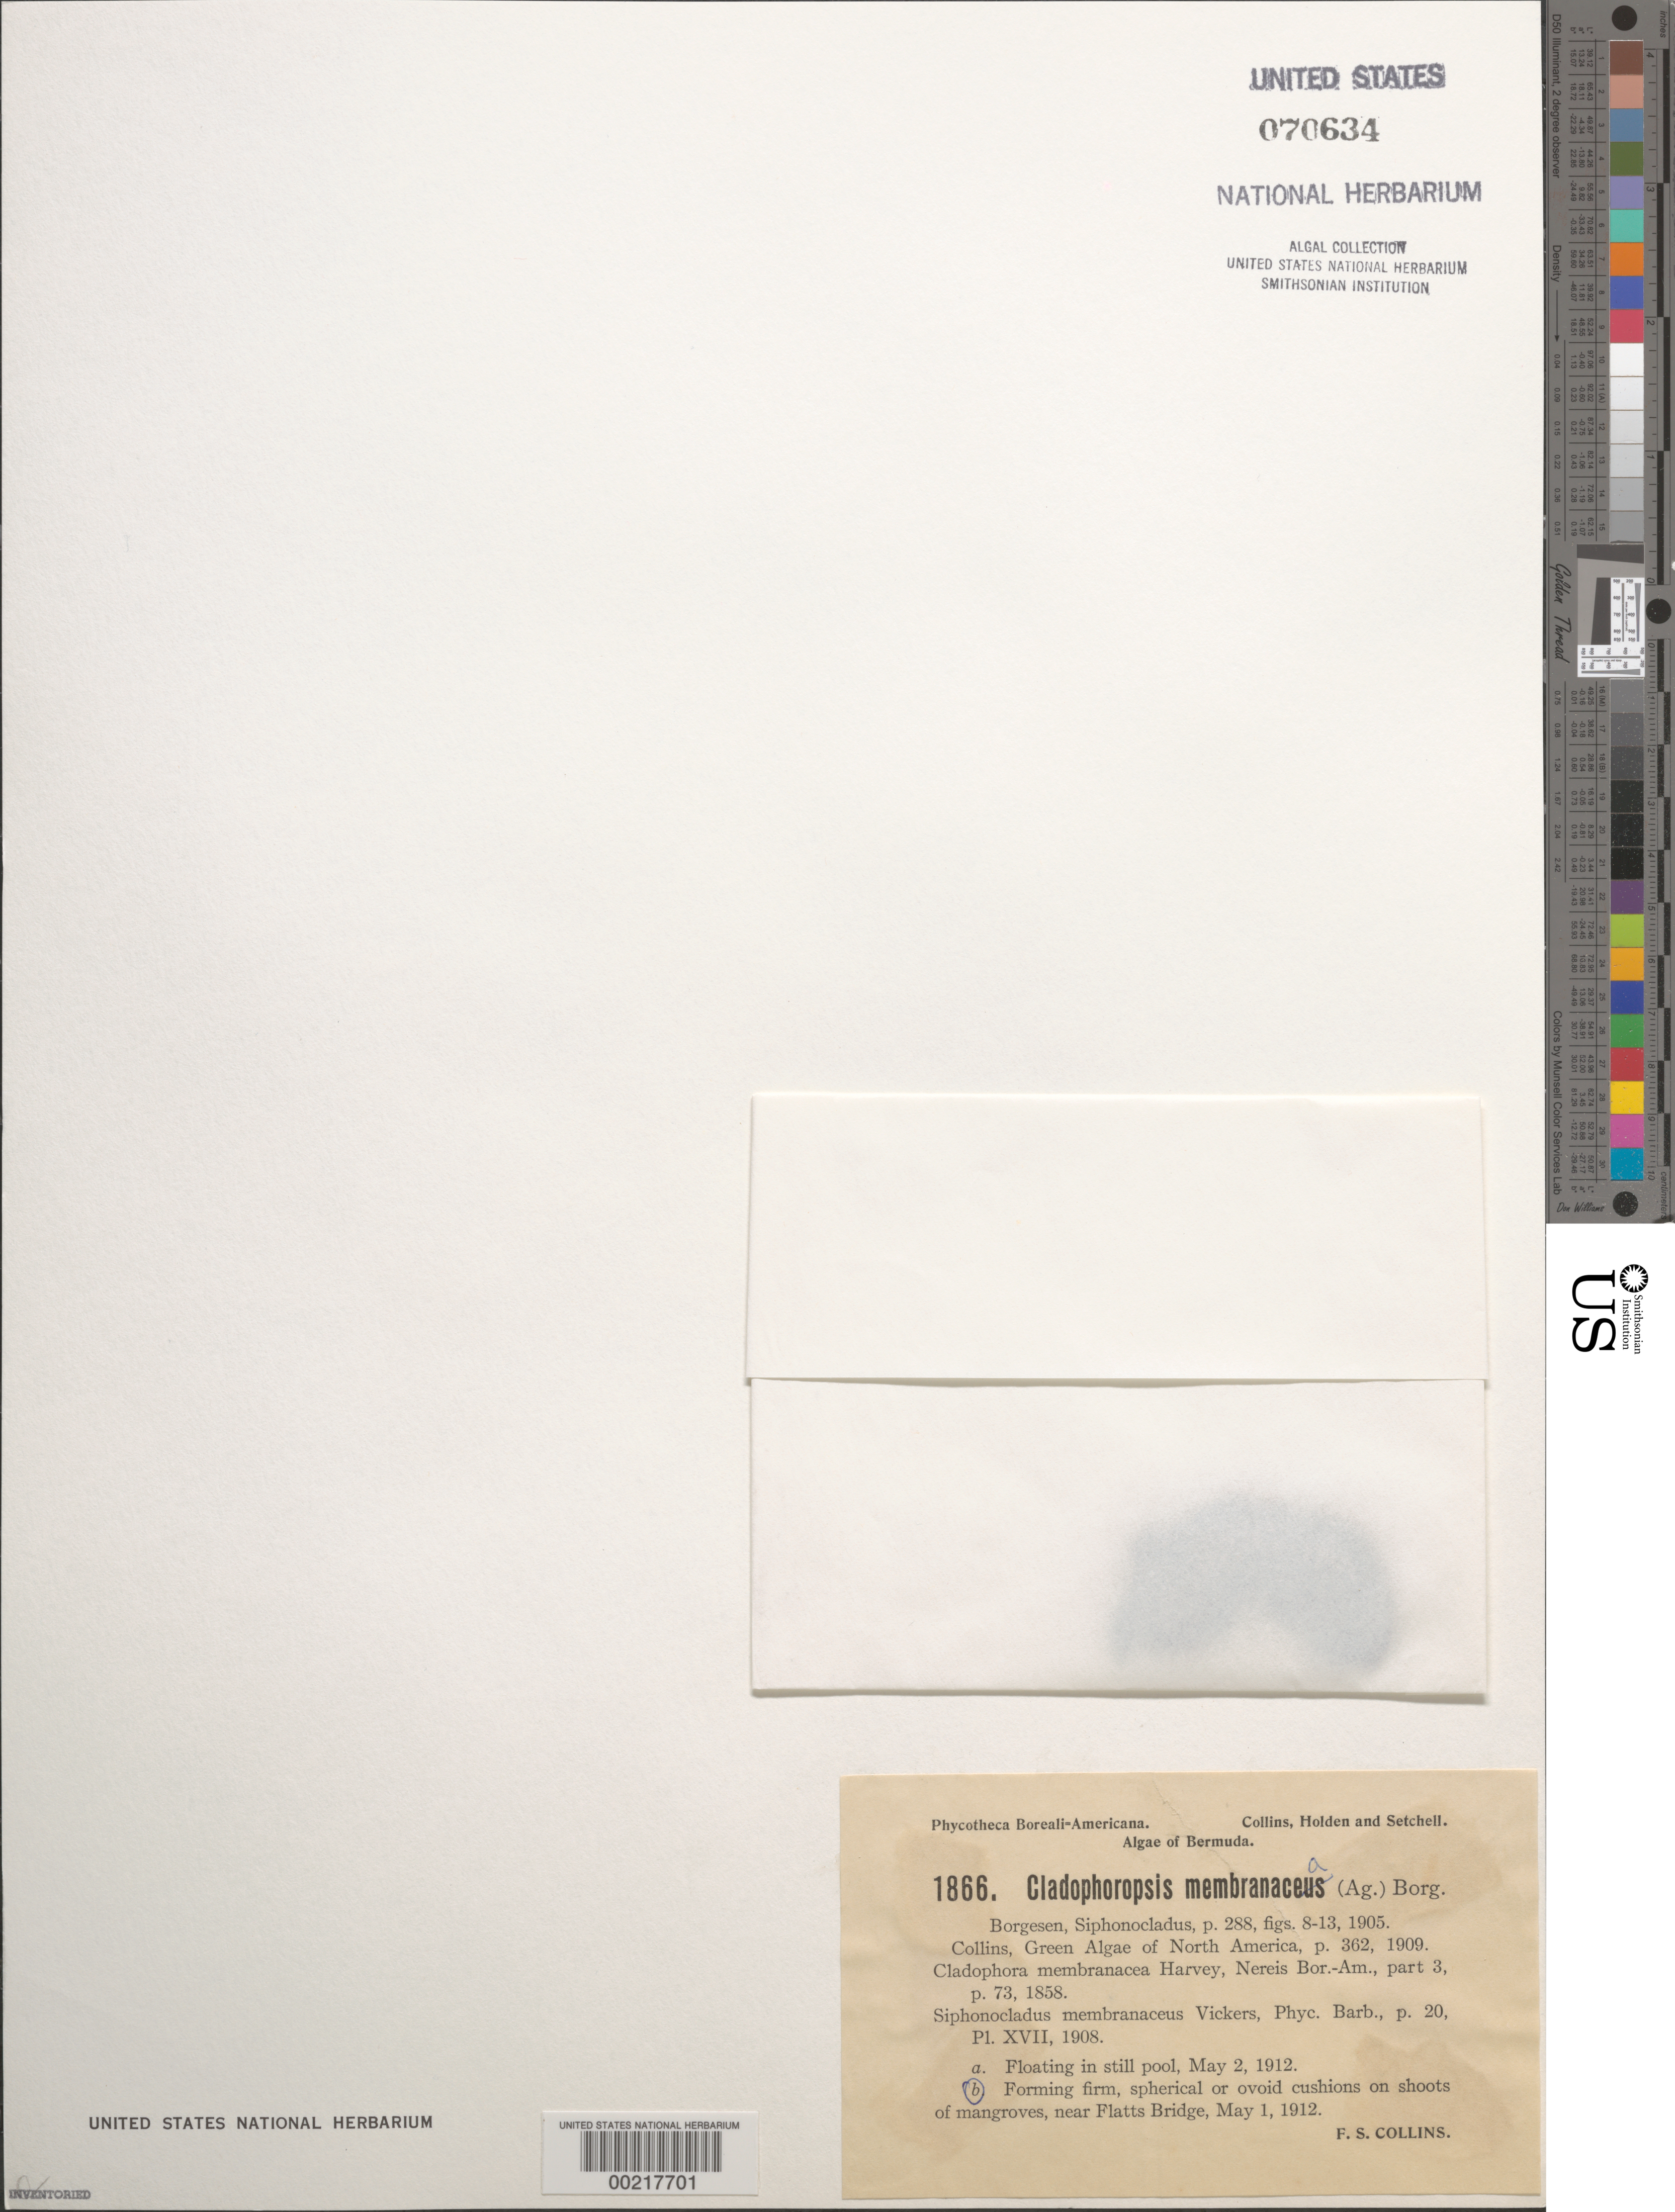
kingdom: Plantae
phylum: Chlorophyta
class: Ulvophyceae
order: Siphonocladales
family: Boodleaceae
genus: Cladophoropsis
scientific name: Cladophoropsis membranacea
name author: (Hofman-Bang) Børgesen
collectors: F. Collins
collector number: PB-A 1866b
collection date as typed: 01 May 1912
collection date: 1912-05-01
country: Bermuda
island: Bermuda Island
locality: Near Flatt's Bridge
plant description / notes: Collins, Holden & Setchell, Phycotheca Boreali-Americana, as Cladophoropsis membranaceus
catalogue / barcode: US 70634